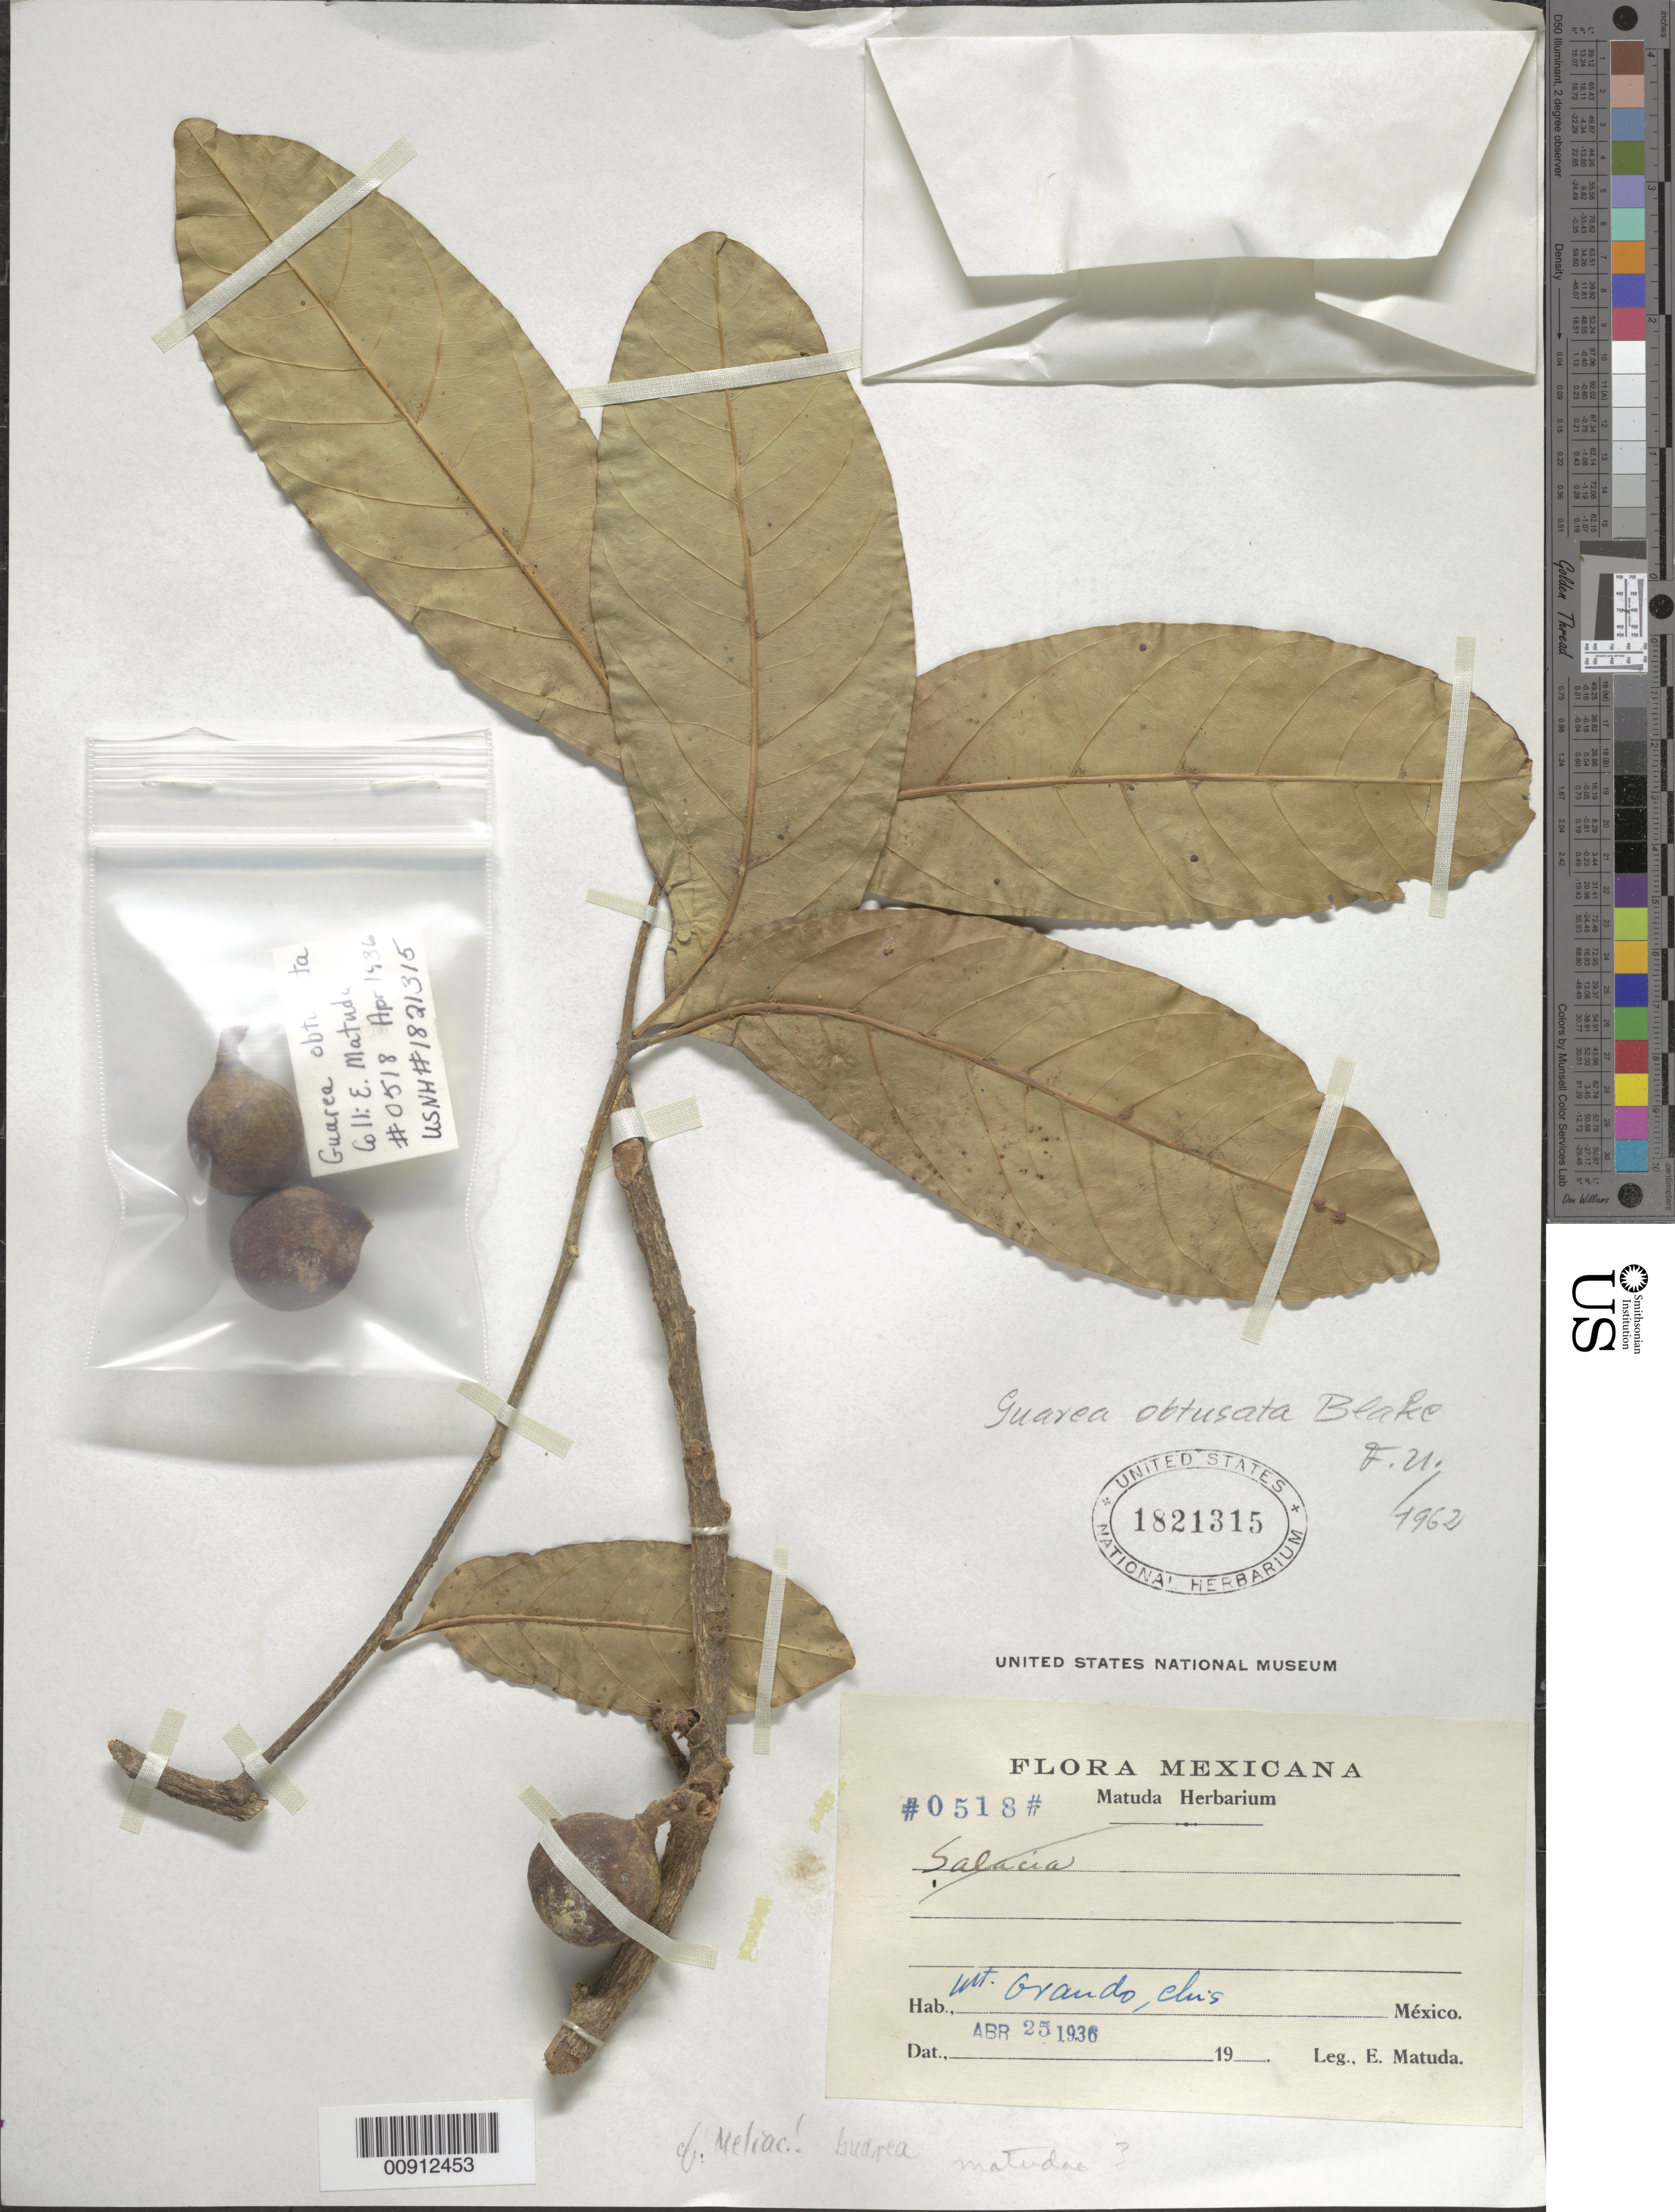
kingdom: Plantae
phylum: Tracheophyta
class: Magnoliopsida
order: Sapindales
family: Meliaceae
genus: Guarea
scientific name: Guarea obtusata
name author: S.F. Blake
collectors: E. Matuda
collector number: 0518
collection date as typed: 25 Apr 1936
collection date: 1936-04-25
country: Mexico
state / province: Chiapas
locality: Mt. Ovando, Chiapas.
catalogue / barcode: US 1821315